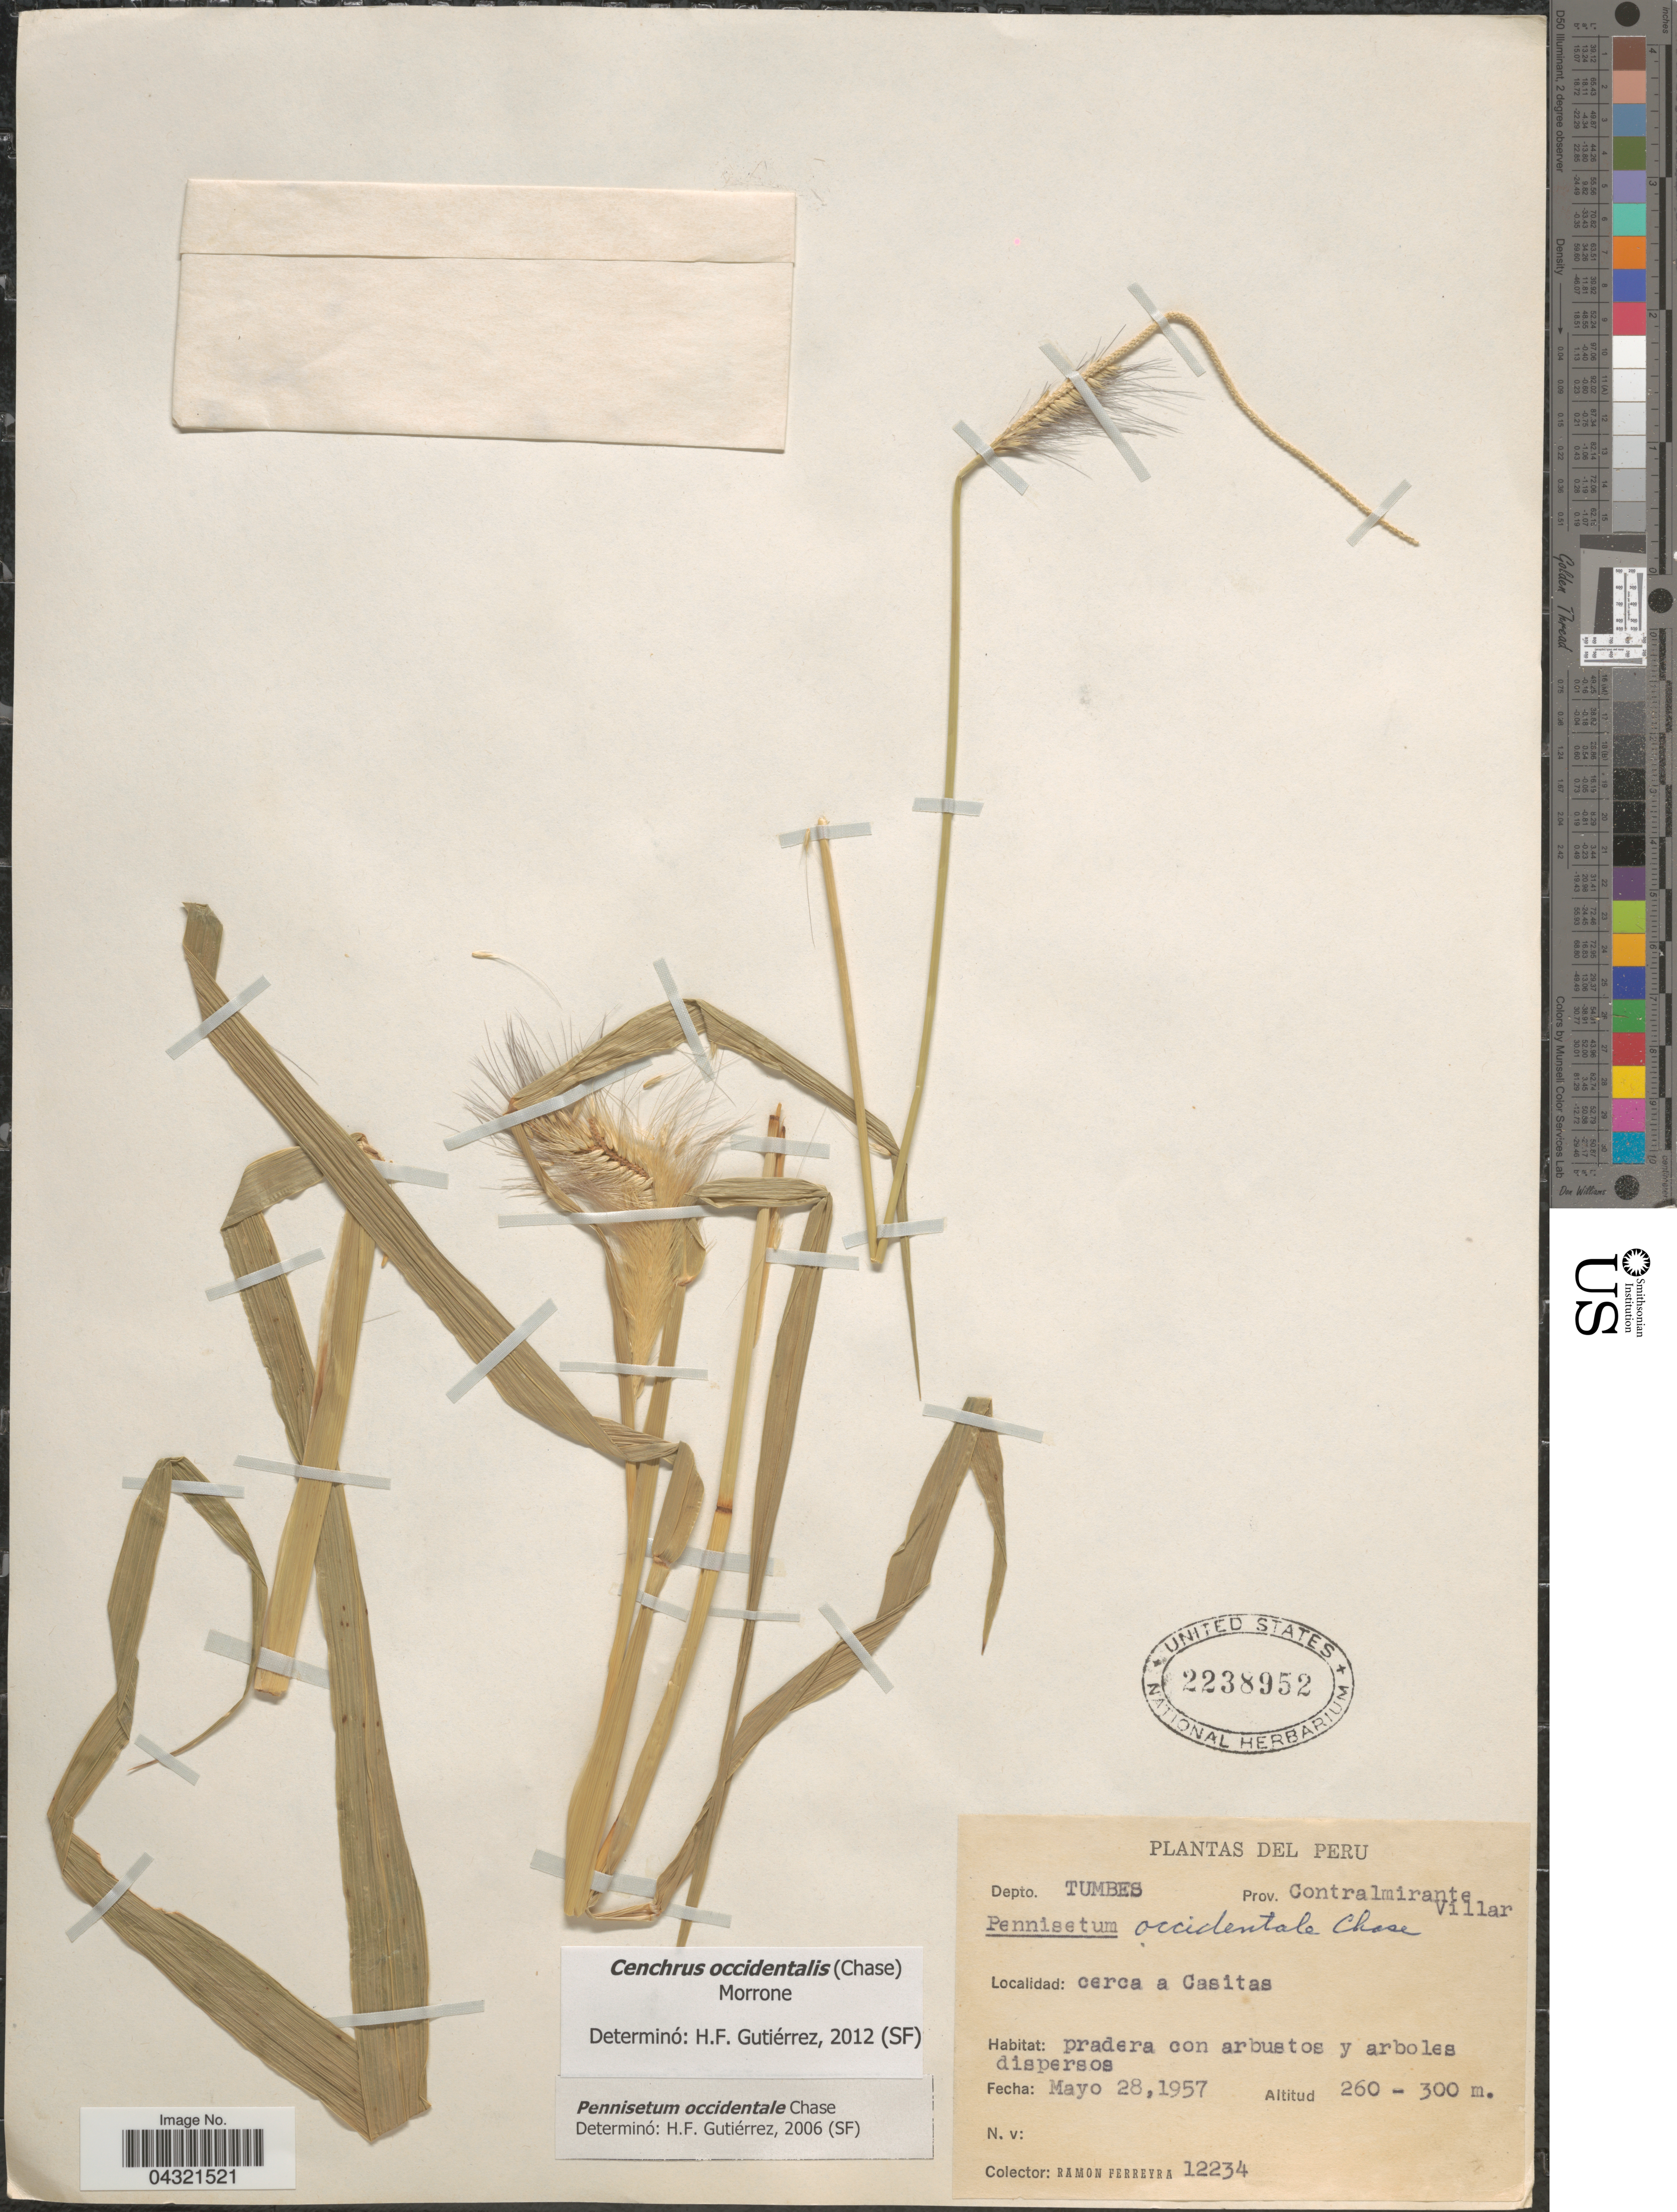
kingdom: Plantae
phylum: Tracheophyta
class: Liliopsida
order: Poales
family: Poaceae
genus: Cenchrus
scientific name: Cenchrus occidentalis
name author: (Chase) Morrone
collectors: R. A. Ferreyra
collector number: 12234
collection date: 1957-05-28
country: Peru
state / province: Tumbes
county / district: Contralmirante Villar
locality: Depto. Tumbes. Prov. Contralmirante Villar. Cerca a Casitas.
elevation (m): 260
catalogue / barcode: US 2238952